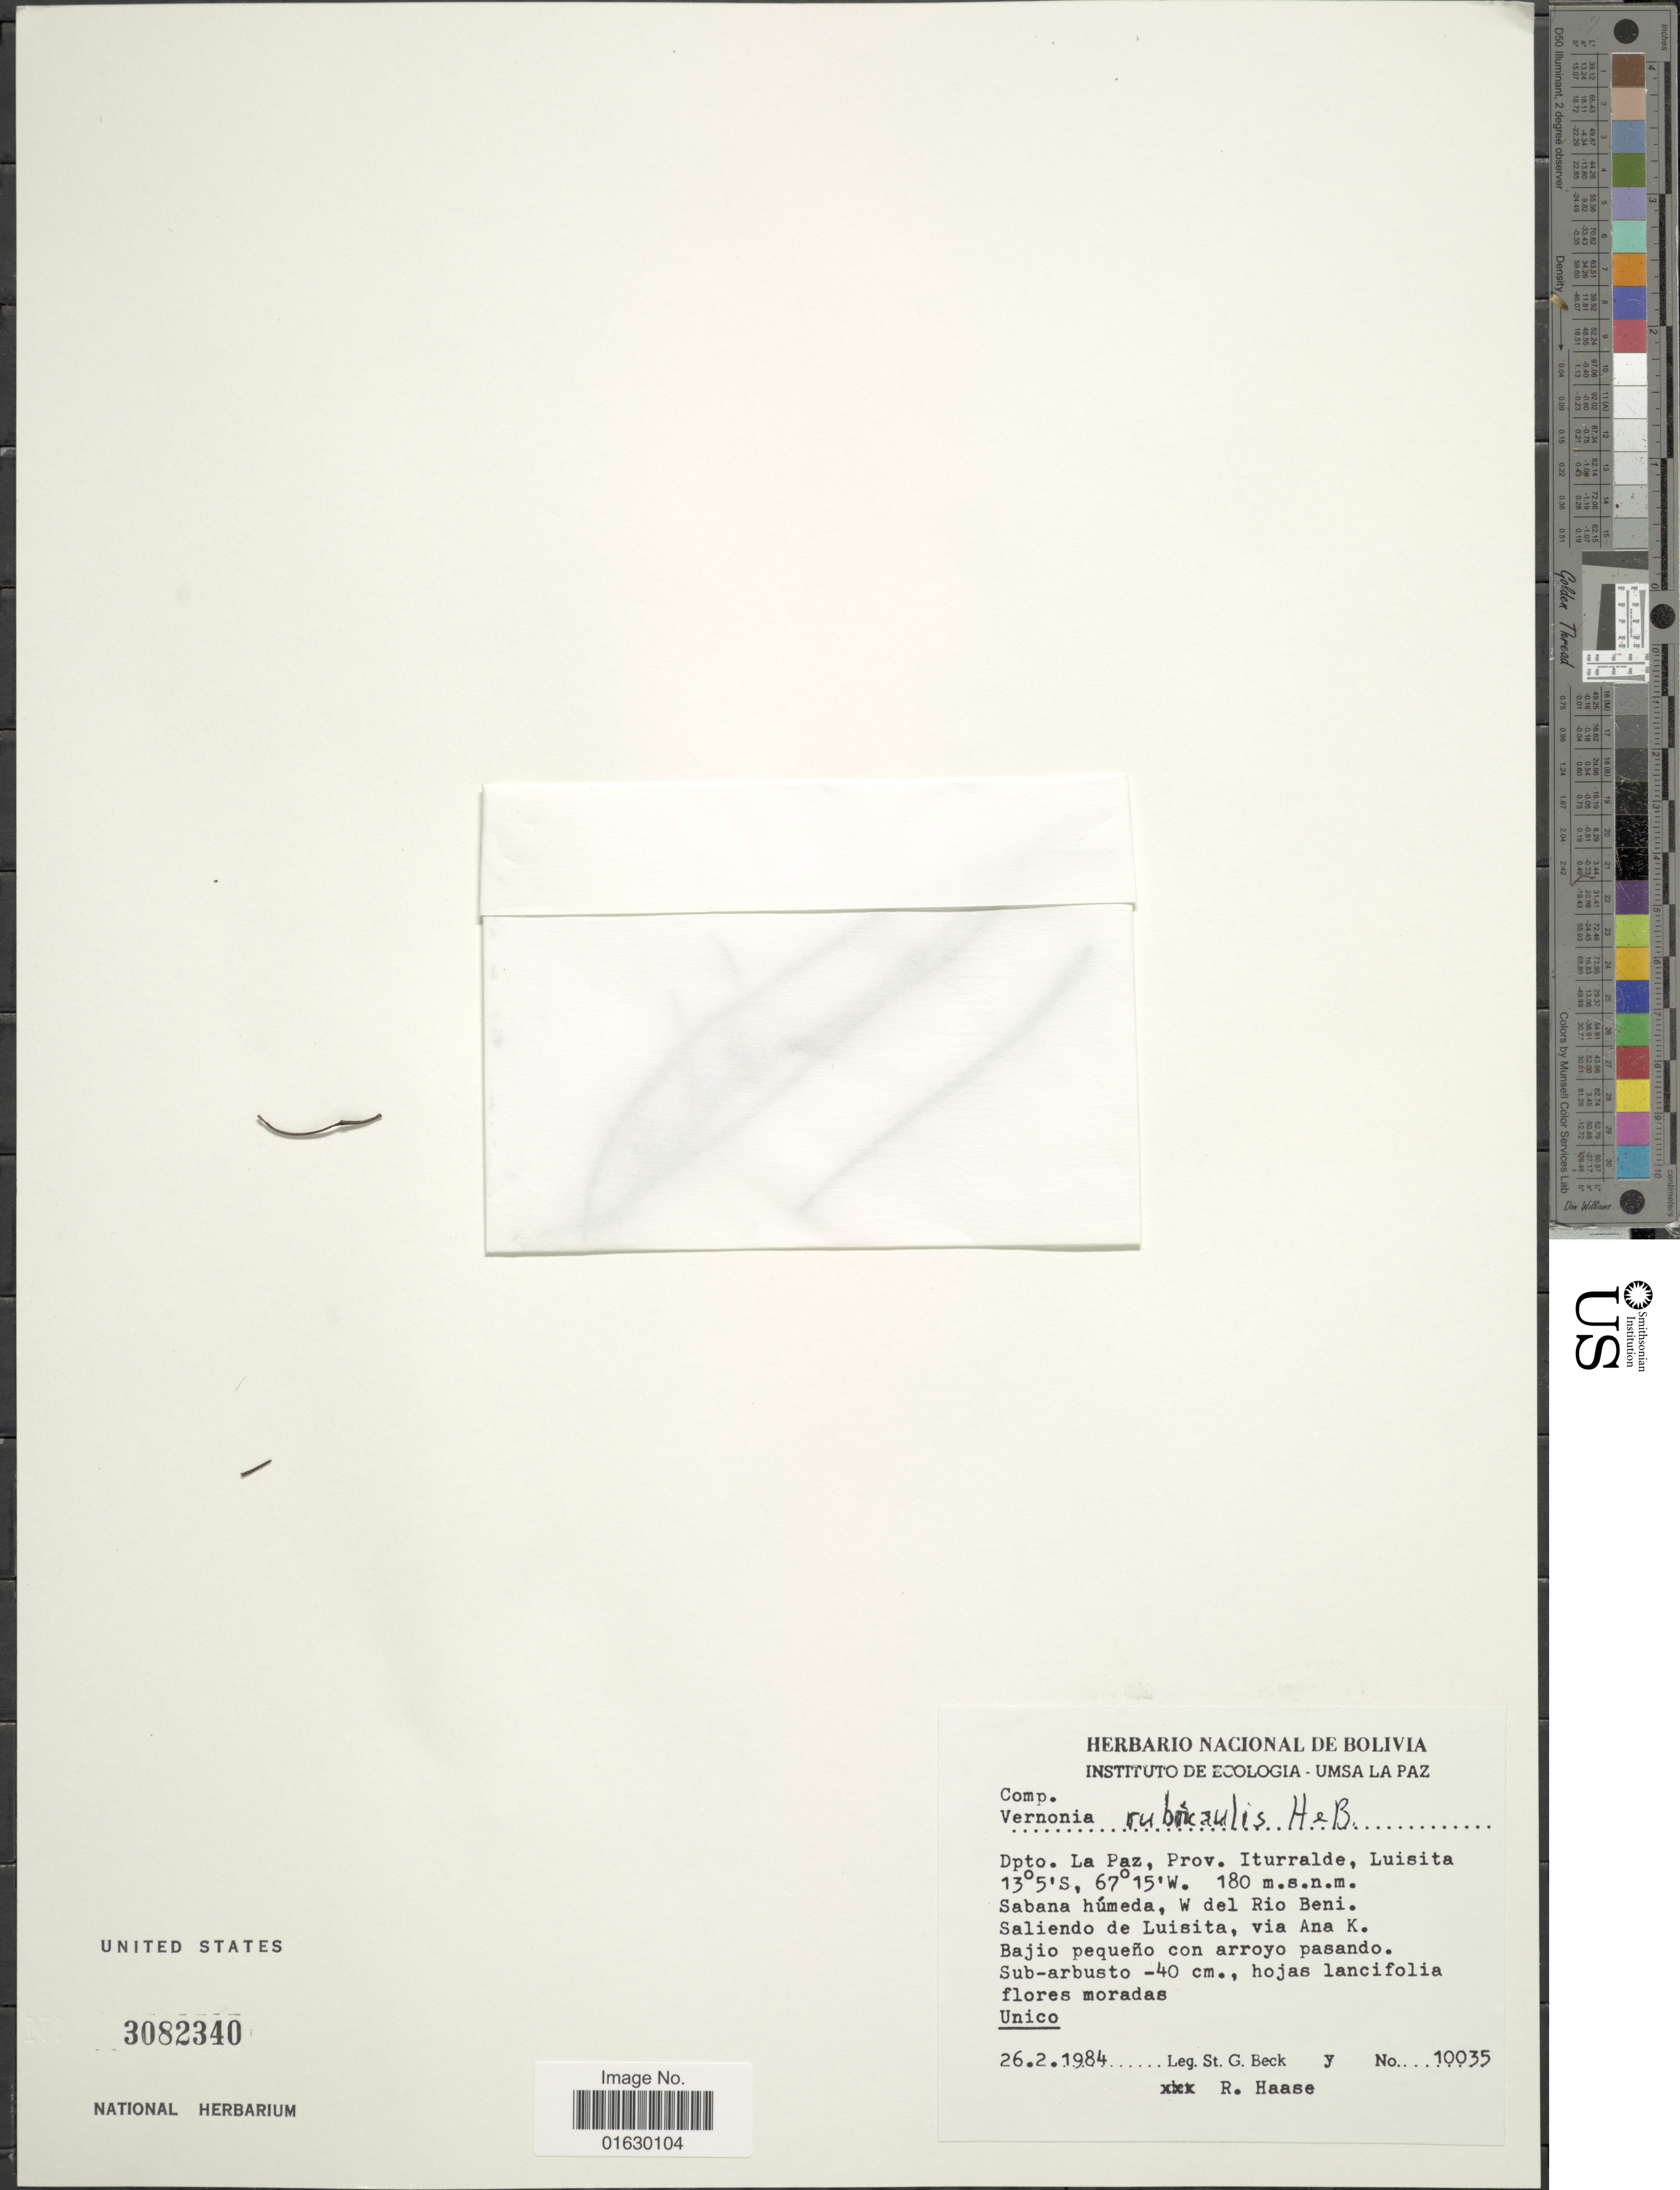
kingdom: Plantae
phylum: Tracheophyta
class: Magnoliopsida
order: Asterales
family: Asteraceae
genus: Lessingianthus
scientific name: Lessingianthus rubricaulis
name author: (Humb. & Bonpl.) H. Rob.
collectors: S. G. Beck & R. Haase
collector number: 10035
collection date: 1984-02-26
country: Bolivia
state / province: La Paz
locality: Dpto. La paz, Prov. Iturralde, Luisita, Sabana humeda, W del Rio Beni, Saliento de Luisita, via Ana K. Bajio pequeno con arroyo pasando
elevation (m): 180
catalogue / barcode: US 3082340